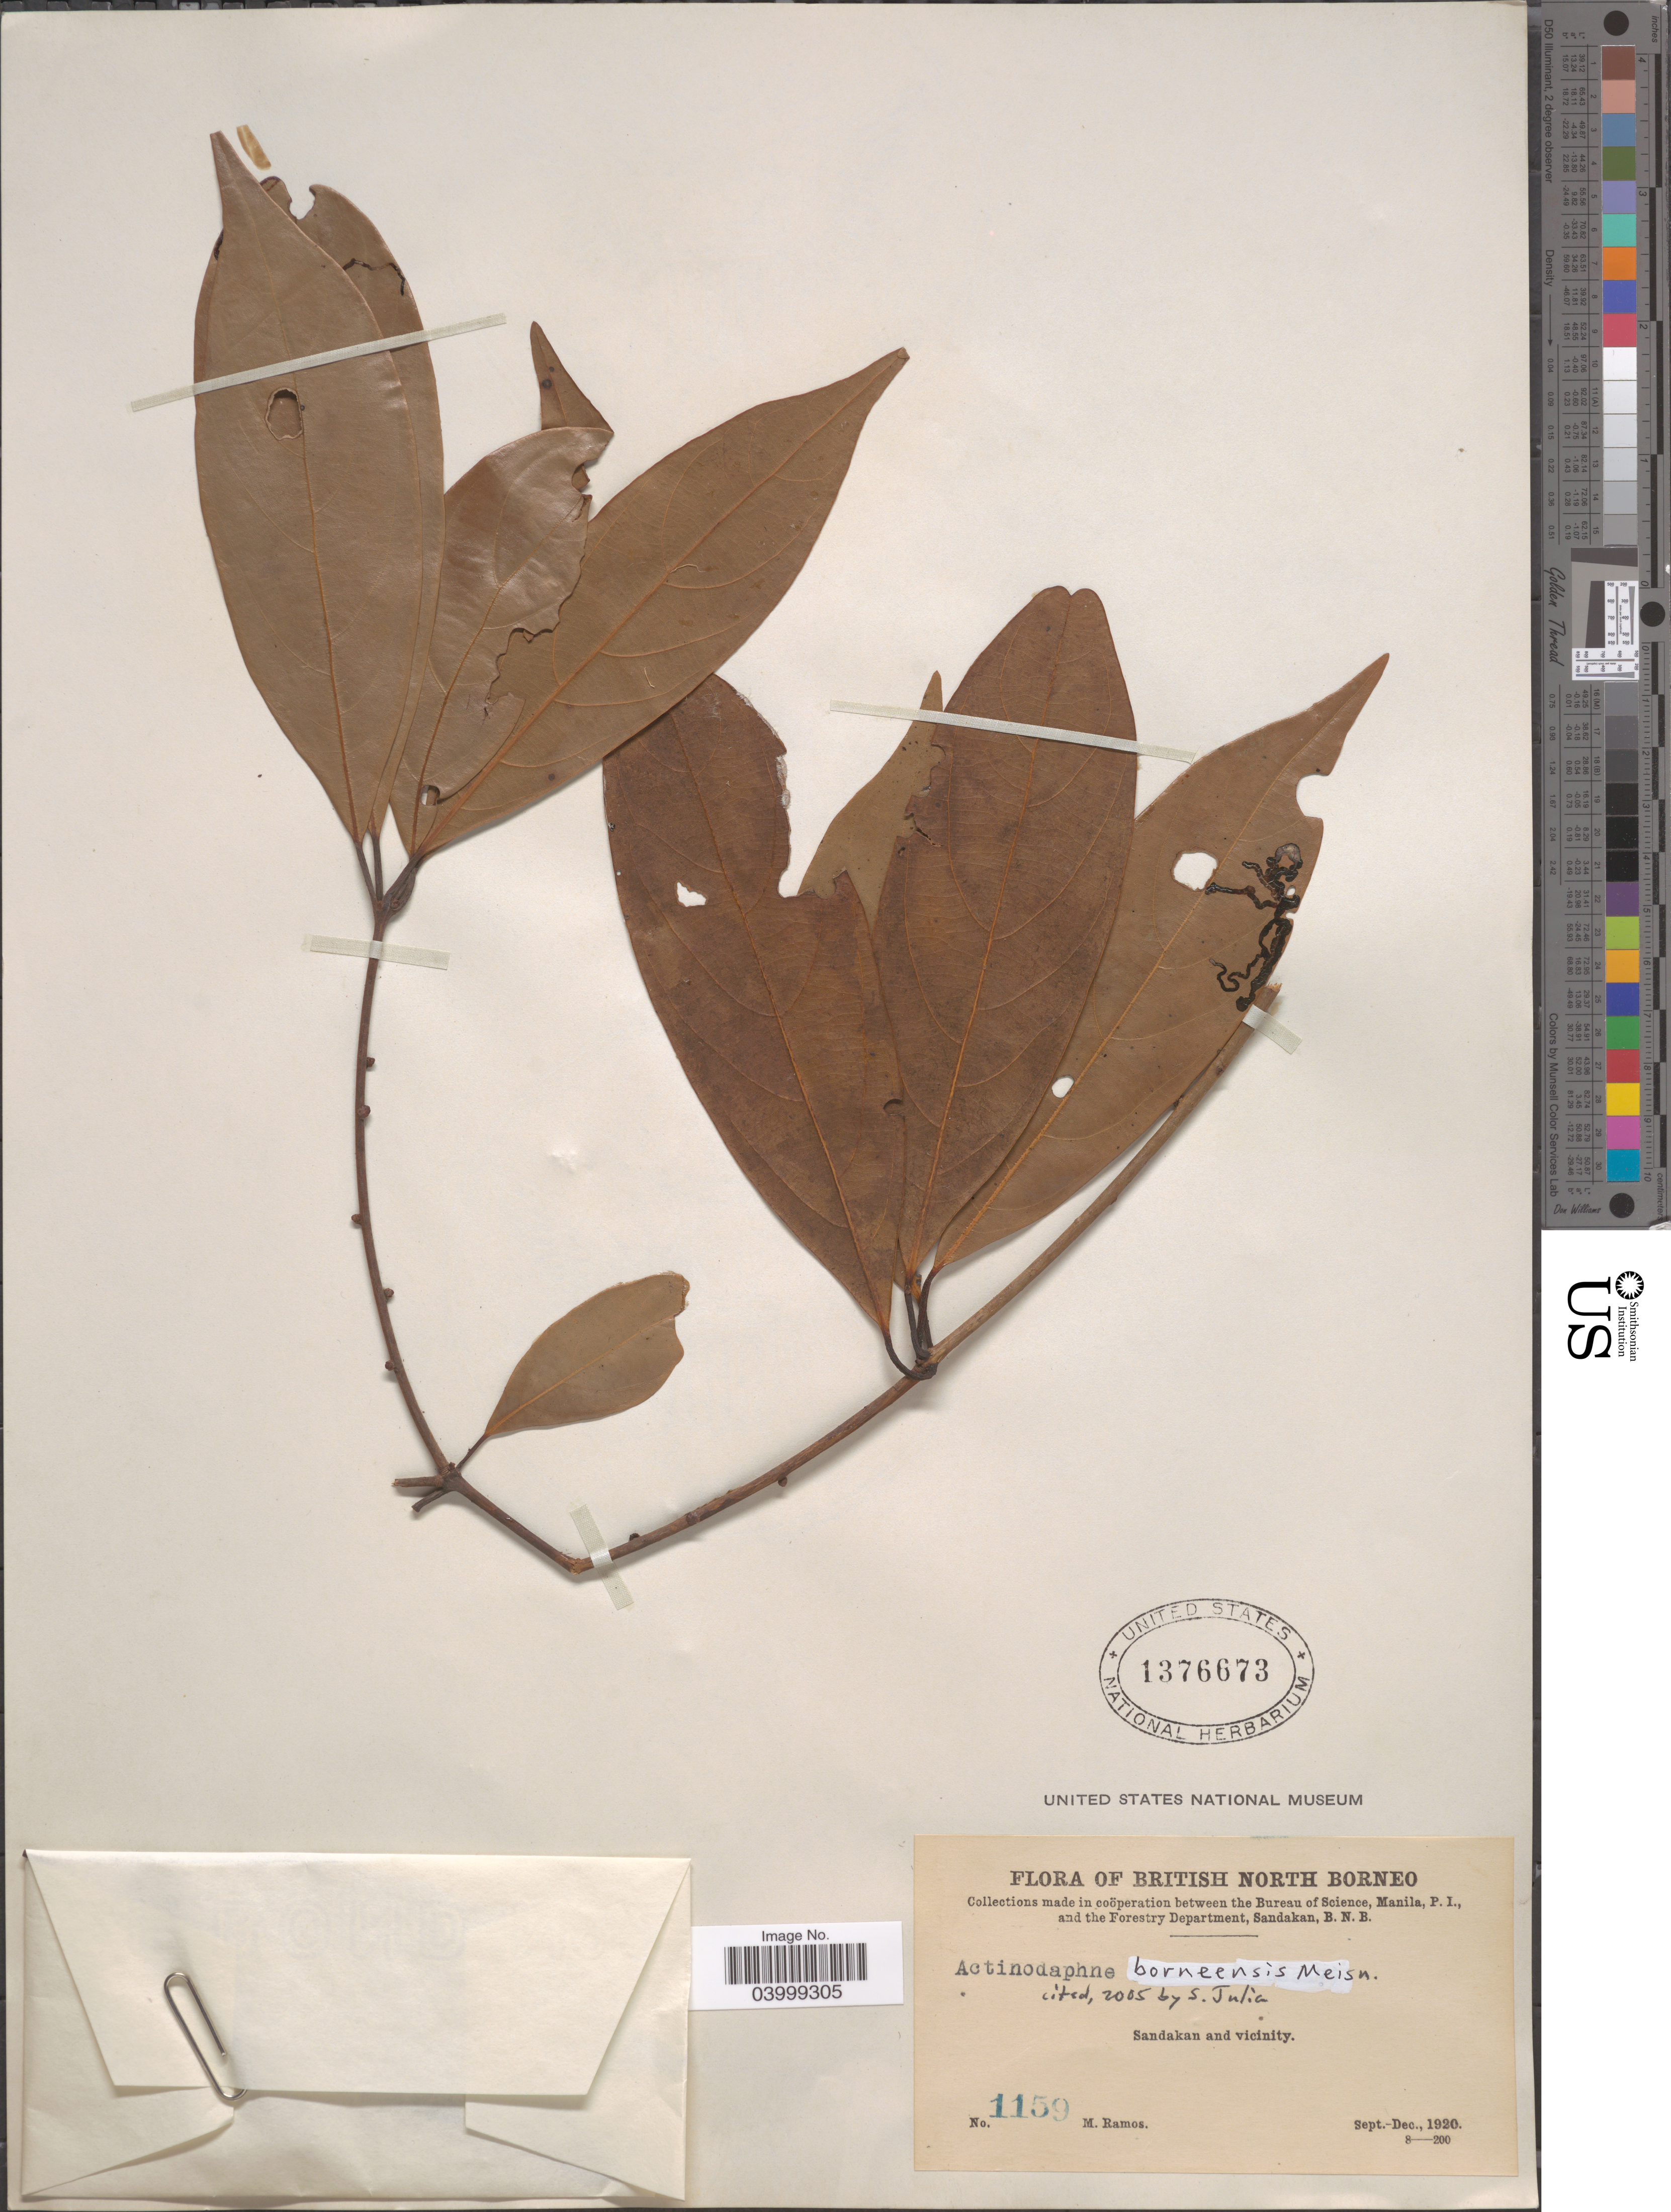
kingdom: Plantae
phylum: Tracheophyta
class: Magnoliopsida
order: Laurales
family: Lauraceae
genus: Actinodaphne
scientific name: Actinodaphne borneensis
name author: Meisn.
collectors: M. Ramos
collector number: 1159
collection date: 1920-09/1920-12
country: Malaysia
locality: British North Borneo. Sandakan and vicinity.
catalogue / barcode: US 1376673